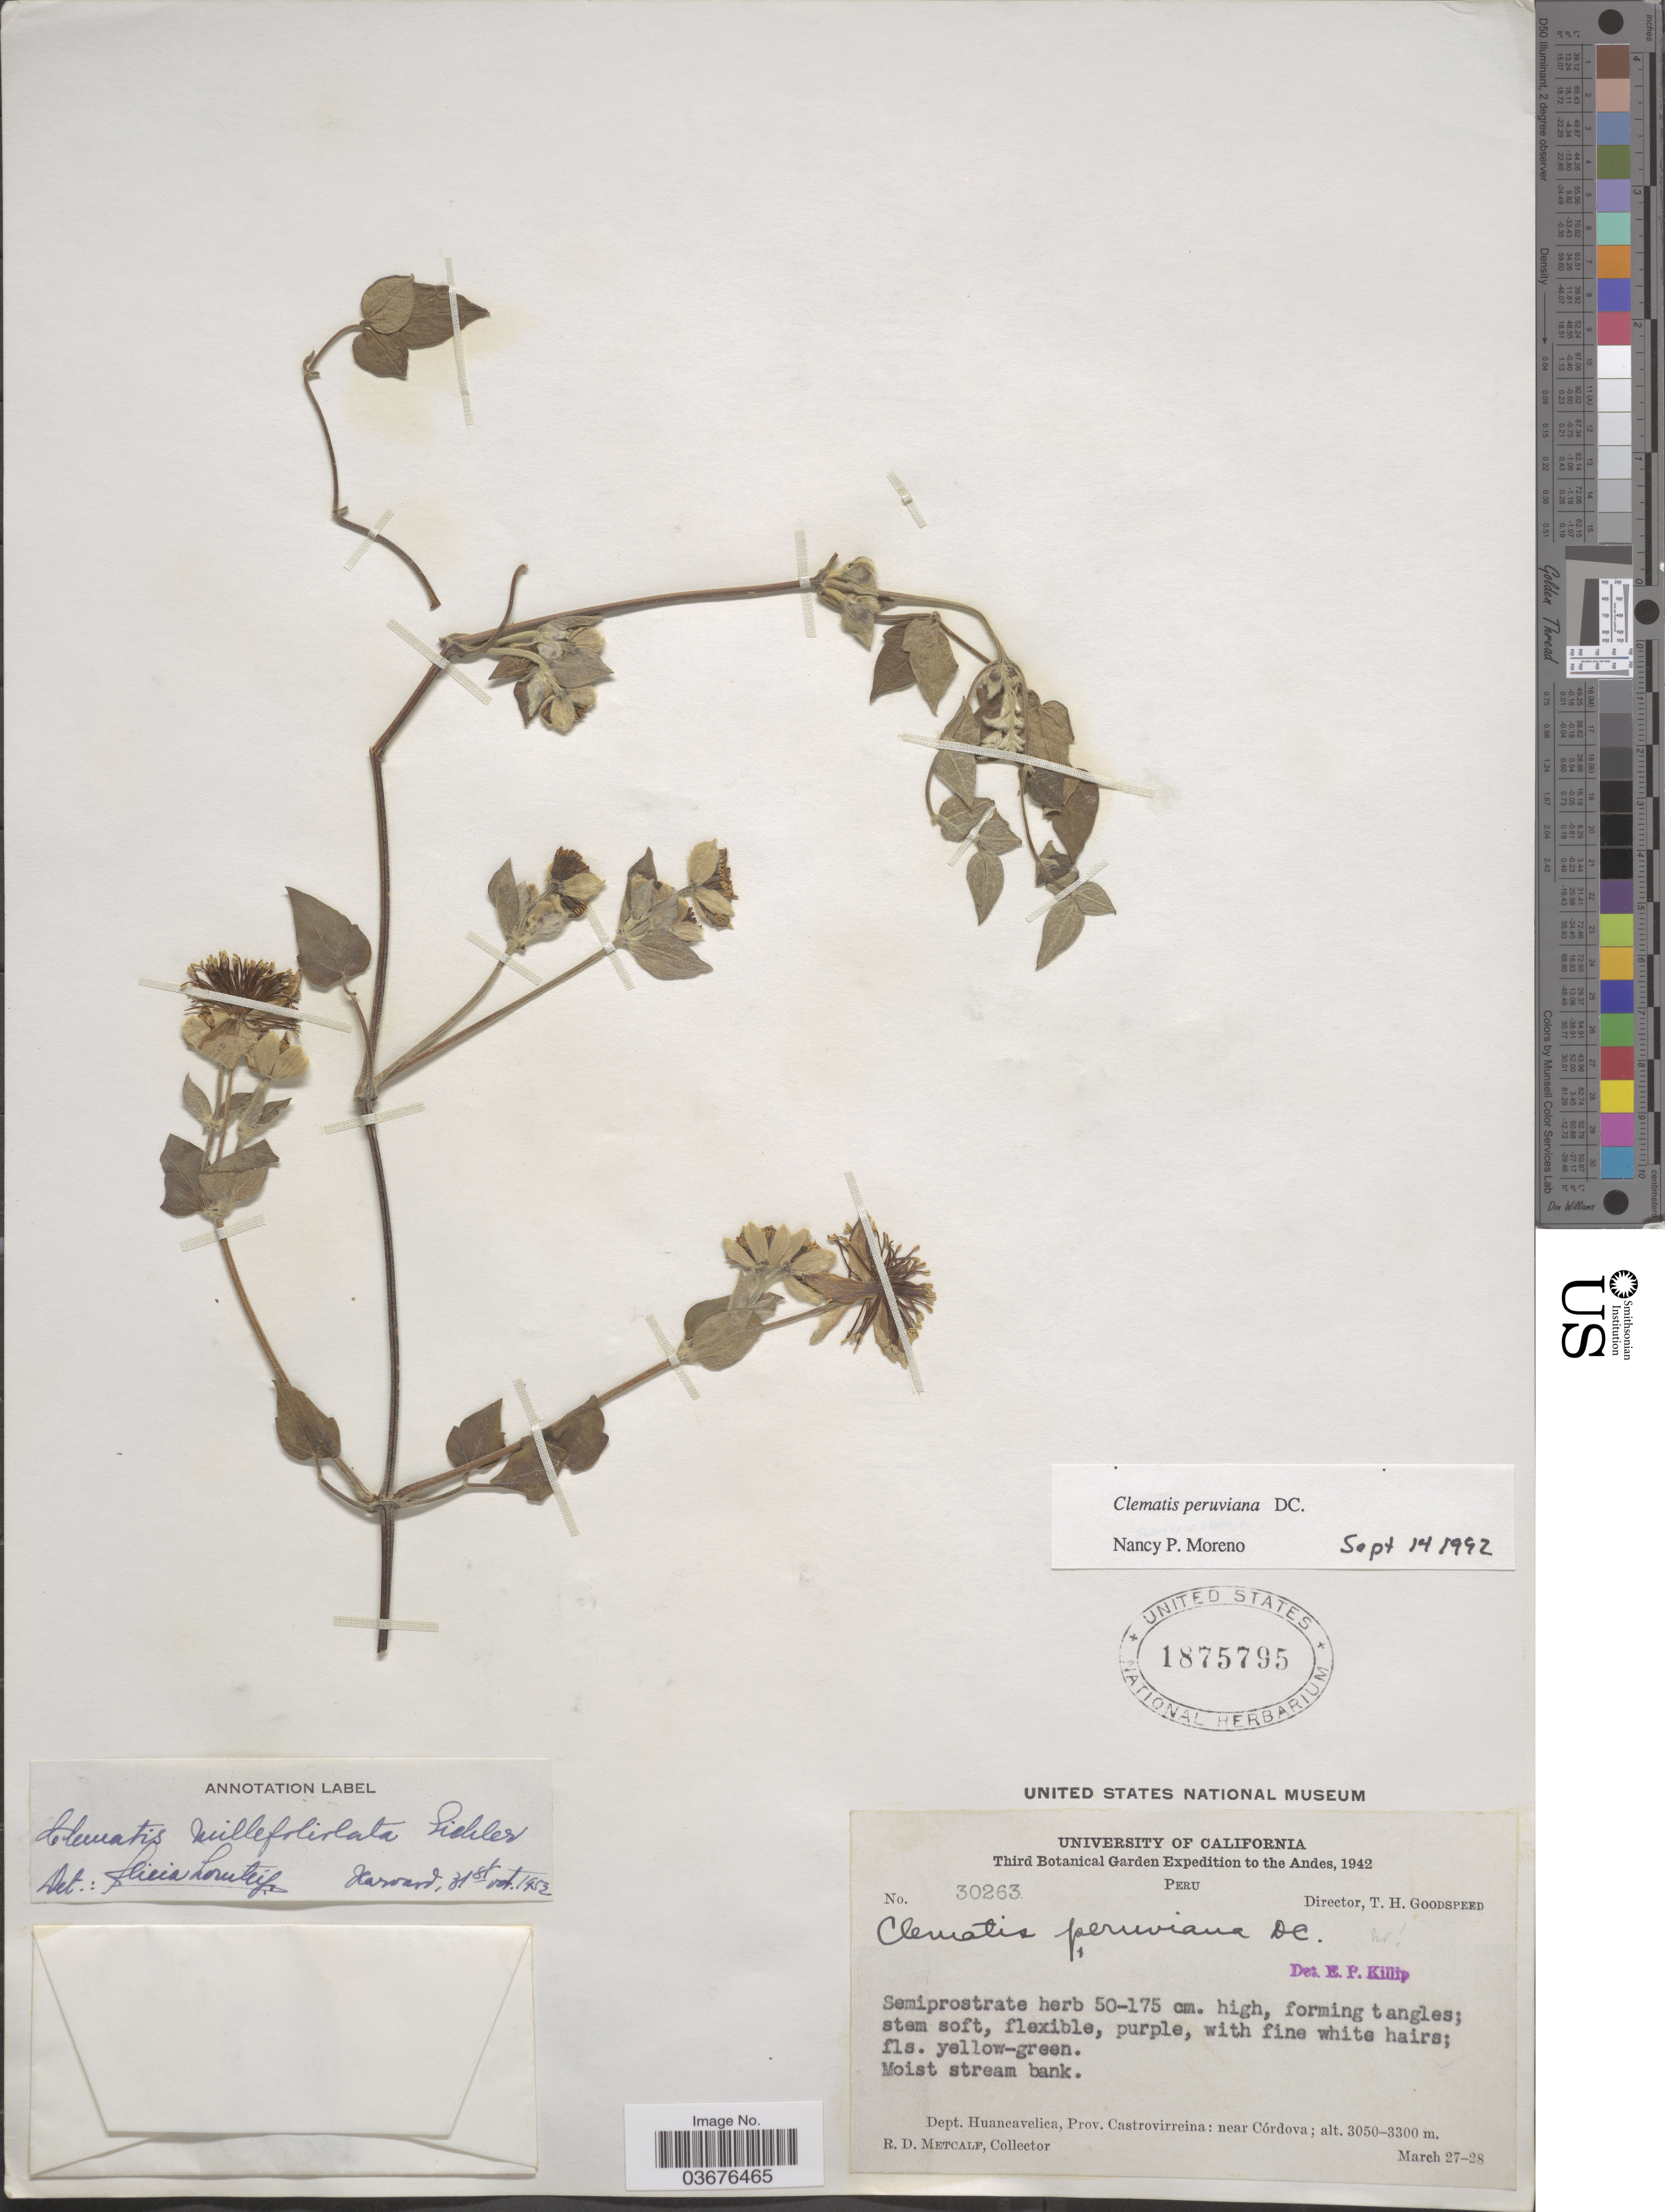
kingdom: Plantae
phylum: Tracheophyta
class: Magnoliopsida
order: Ranunculales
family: Ranunculaceae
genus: Clematis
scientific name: Clematis peruviana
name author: DC.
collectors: R. D. Metcalf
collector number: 30263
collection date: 1942-03-27/1942-03-28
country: Peru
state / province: Huancavelica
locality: Andes. Dept. Huancavelica, Prov. Castrovirreina: near Córdova.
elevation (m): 3050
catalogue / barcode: US 1875795